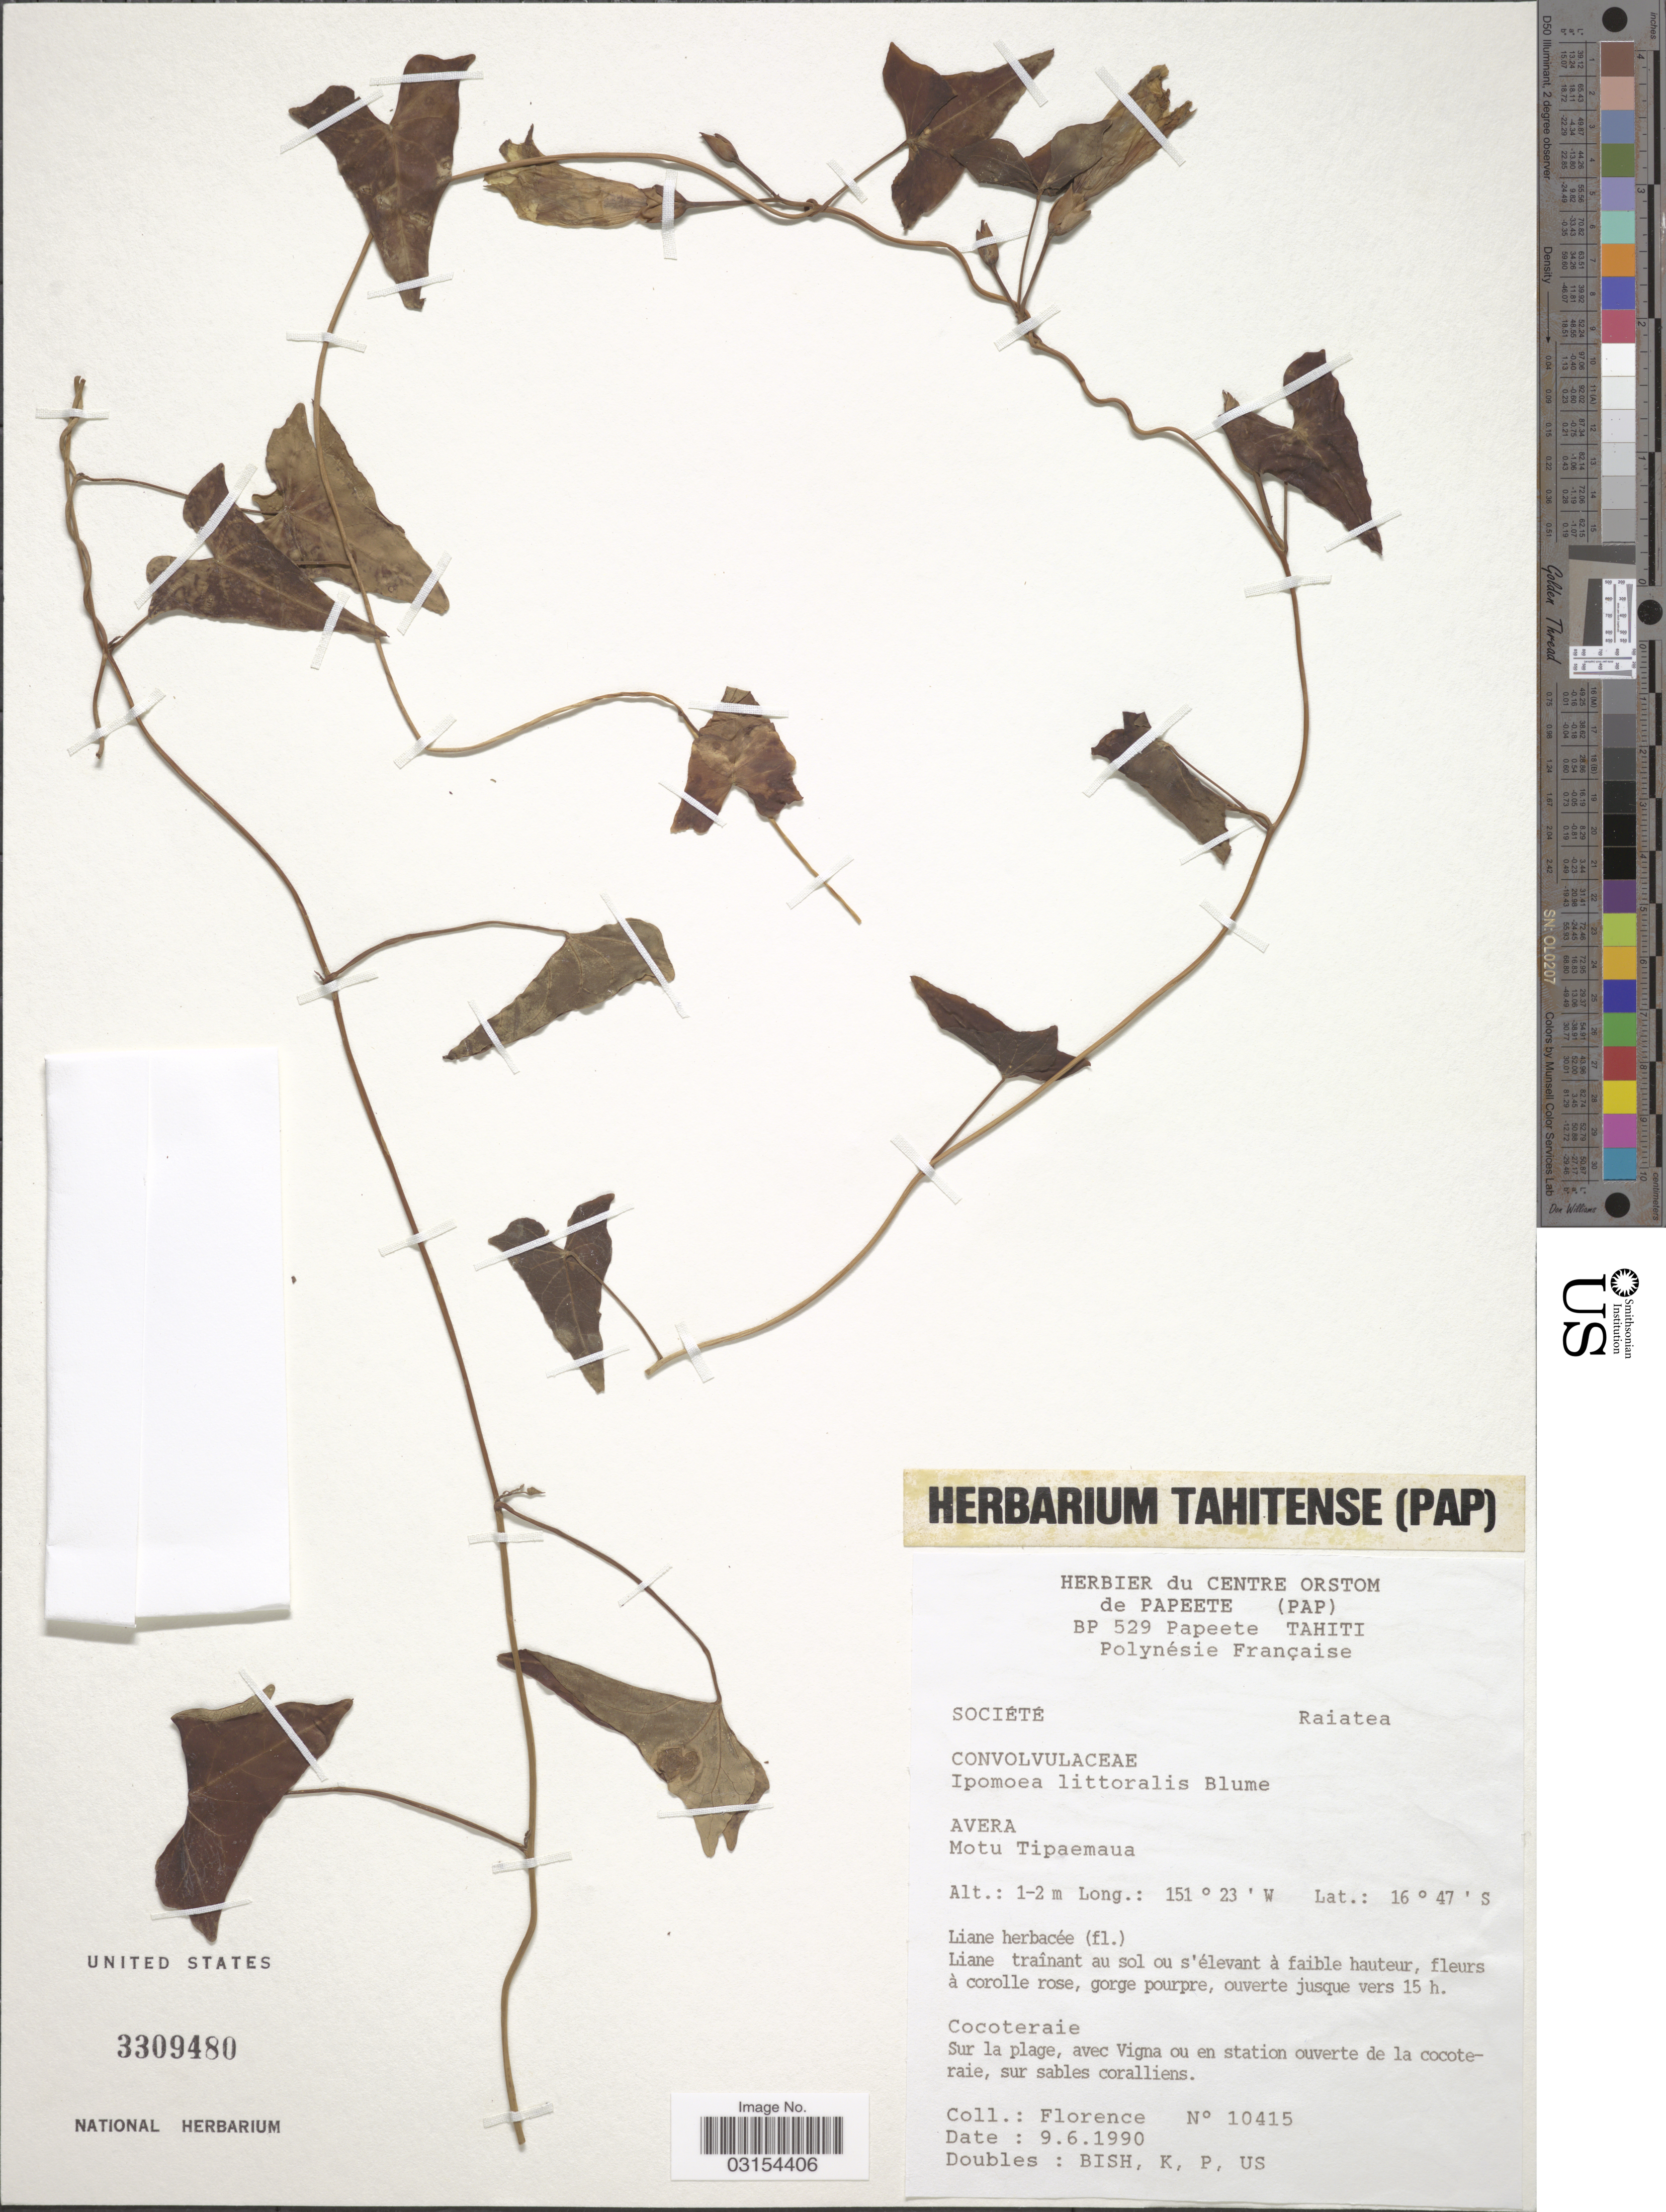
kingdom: Plantae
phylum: Tracheophyta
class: Magnoliopsida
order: Solanales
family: Convolvulaceae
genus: Ipomoea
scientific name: Ipomoea littoralis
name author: Blume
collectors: -. Florence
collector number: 10415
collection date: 1990-06-09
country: French Polynesia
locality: Société. Raiatea. Avera. Motu Tipaemaua.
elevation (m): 1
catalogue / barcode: US 3309480